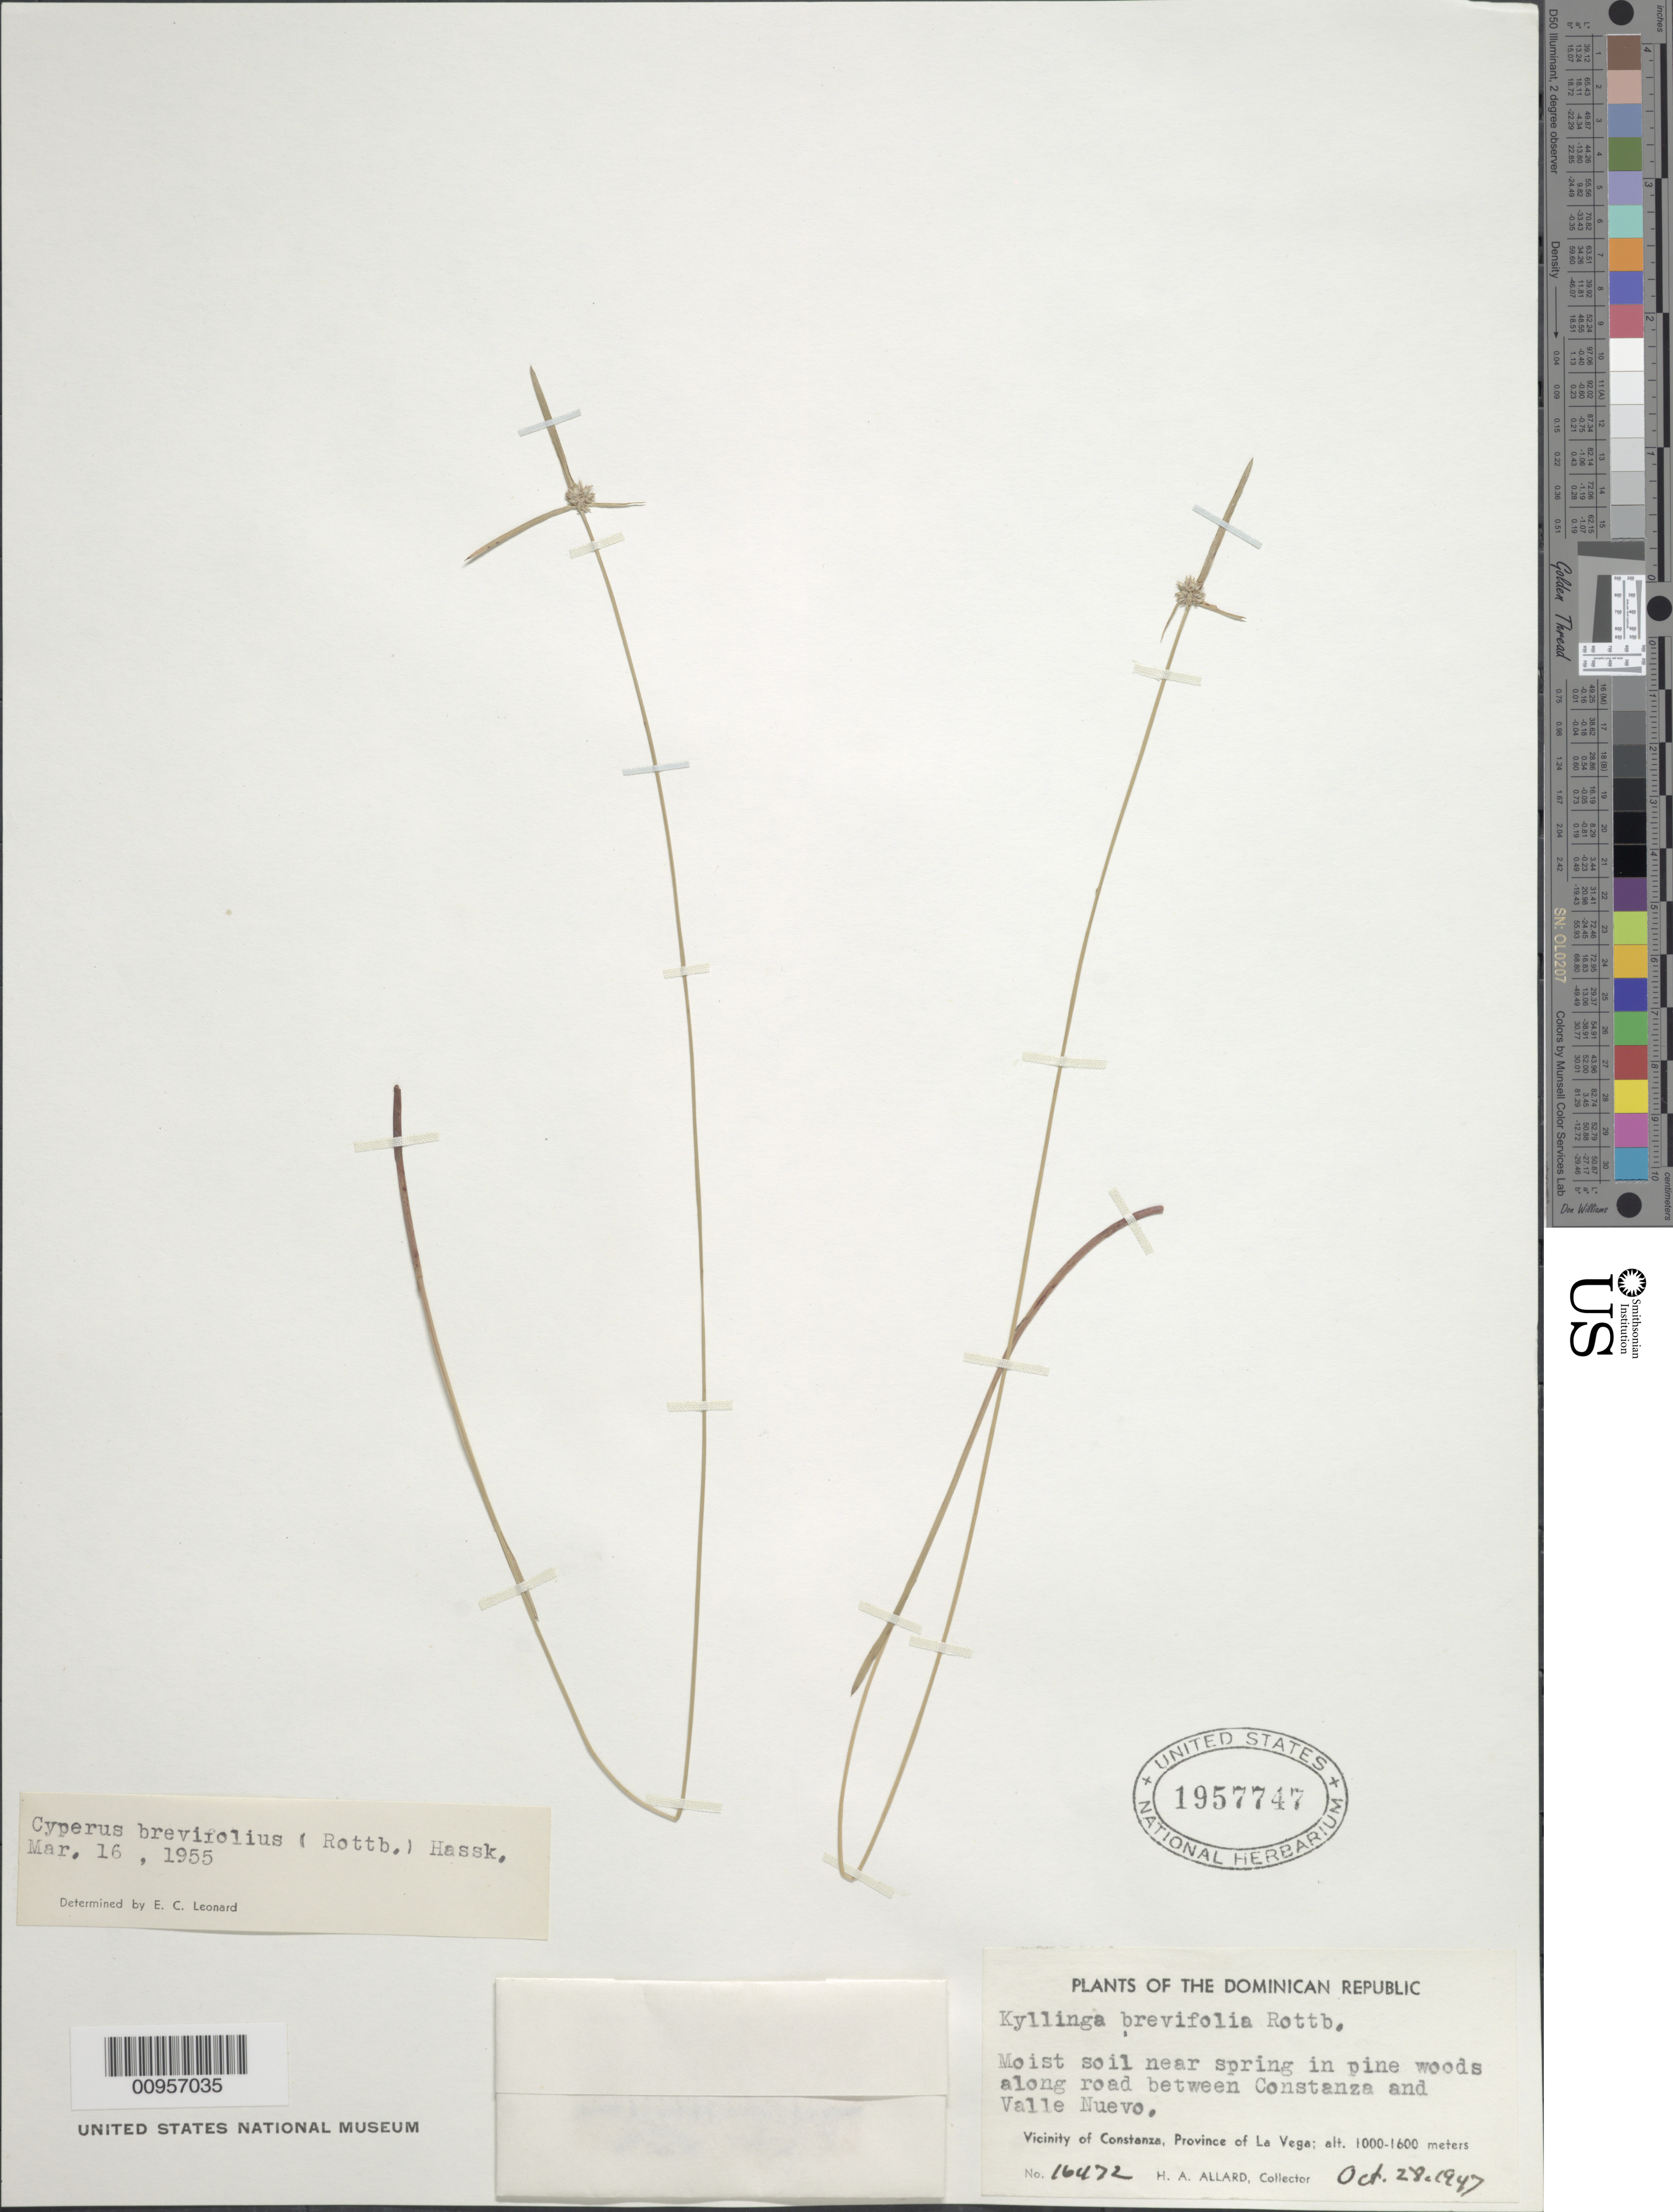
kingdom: Plantae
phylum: Tracheophyta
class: Liliopsida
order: Poales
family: Cyperaceae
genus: Cyperus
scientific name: Cyperus brevifolius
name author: (Rottb.) Hassk.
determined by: Strong, M. T., (US), Smithsonian Institution - National Museum of Natural History (UNITED STATES)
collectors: A. H. Allard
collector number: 16472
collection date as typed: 28 Oct 1947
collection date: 1947-10-28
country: Dominican Republic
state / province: La Vega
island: Hispaniola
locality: Vicinity of Constanza, near spring in pine woods along road between Constanza to Valle Nuevo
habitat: Moist soil near spring in pine woods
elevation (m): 1000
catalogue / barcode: US 1957747